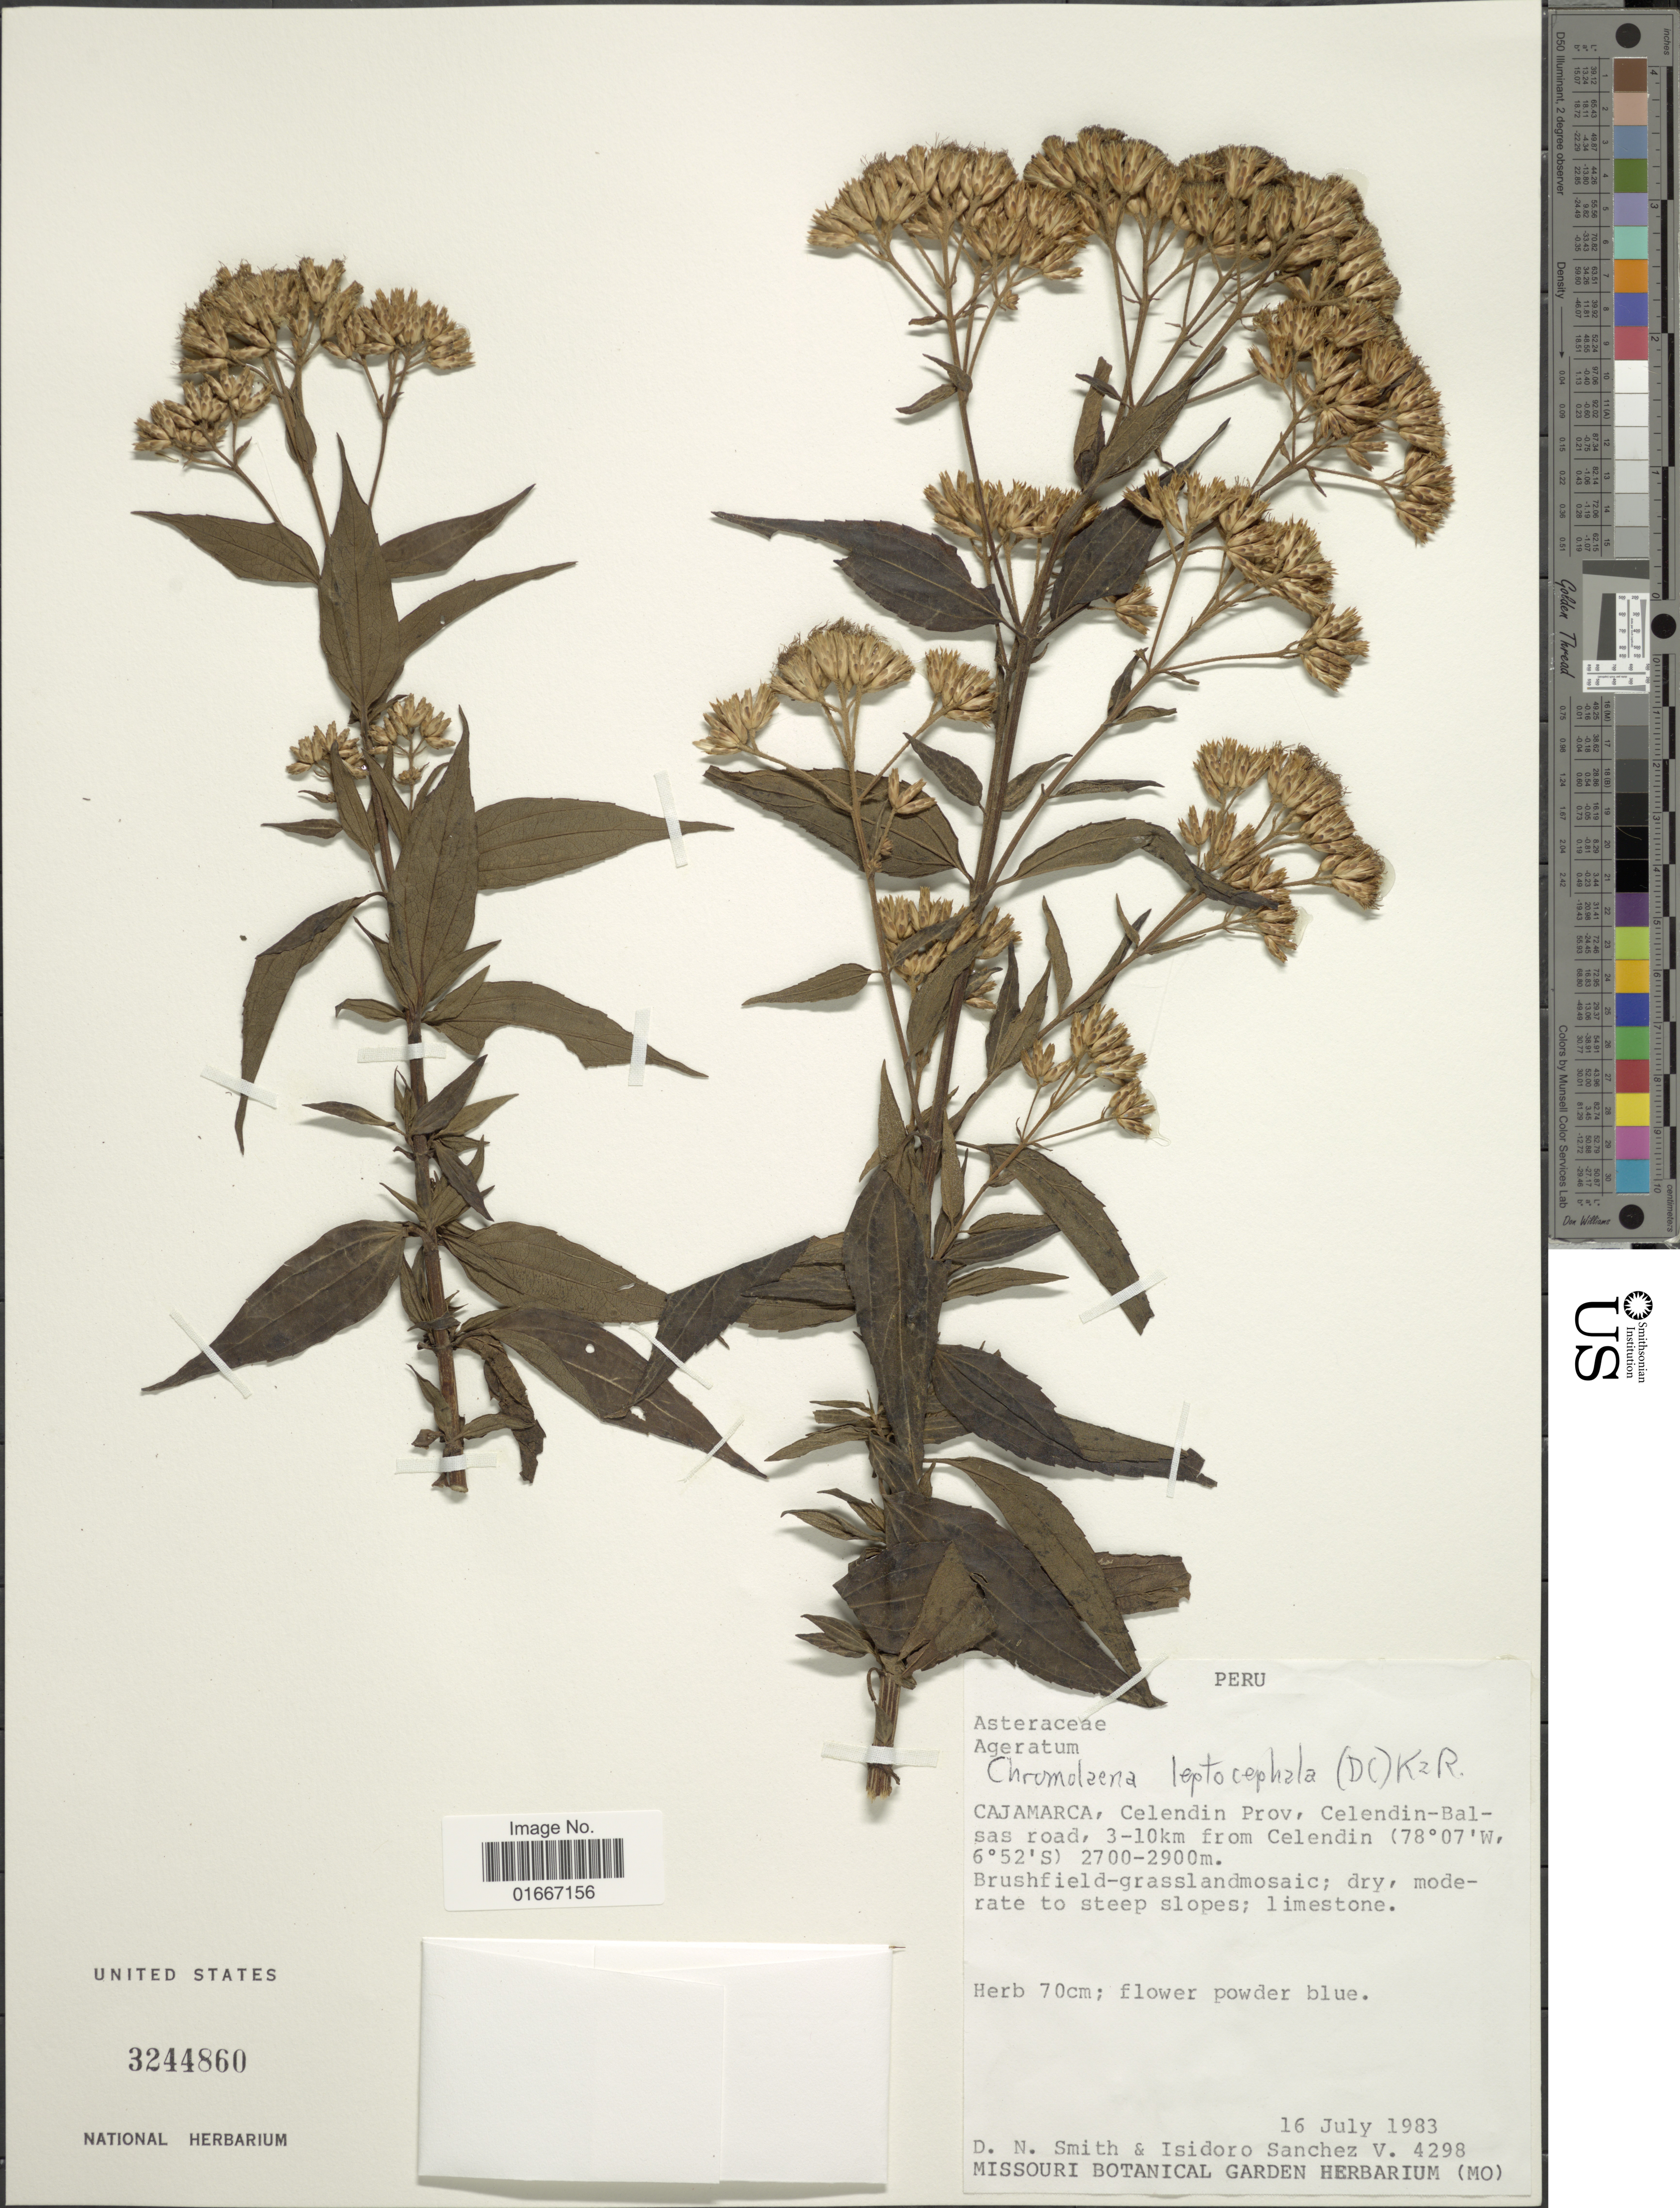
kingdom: Plantae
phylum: Tracheophyta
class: Magnoliopsida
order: Asterales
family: Asteraceae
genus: Chromolaena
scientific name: Chromolaena leptocephala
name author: (DC.) R.M. King & H. Rob.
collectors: D. Smith & I. M. Sánchez Vega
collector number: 4298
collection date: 1983-07-16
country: Peru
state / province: Cajamarca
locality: Peru. Cajamarca, Celendin Prov, Celendin-Balsas road, 3-10km from Celendin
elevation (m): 2700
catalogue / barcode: US 3244860